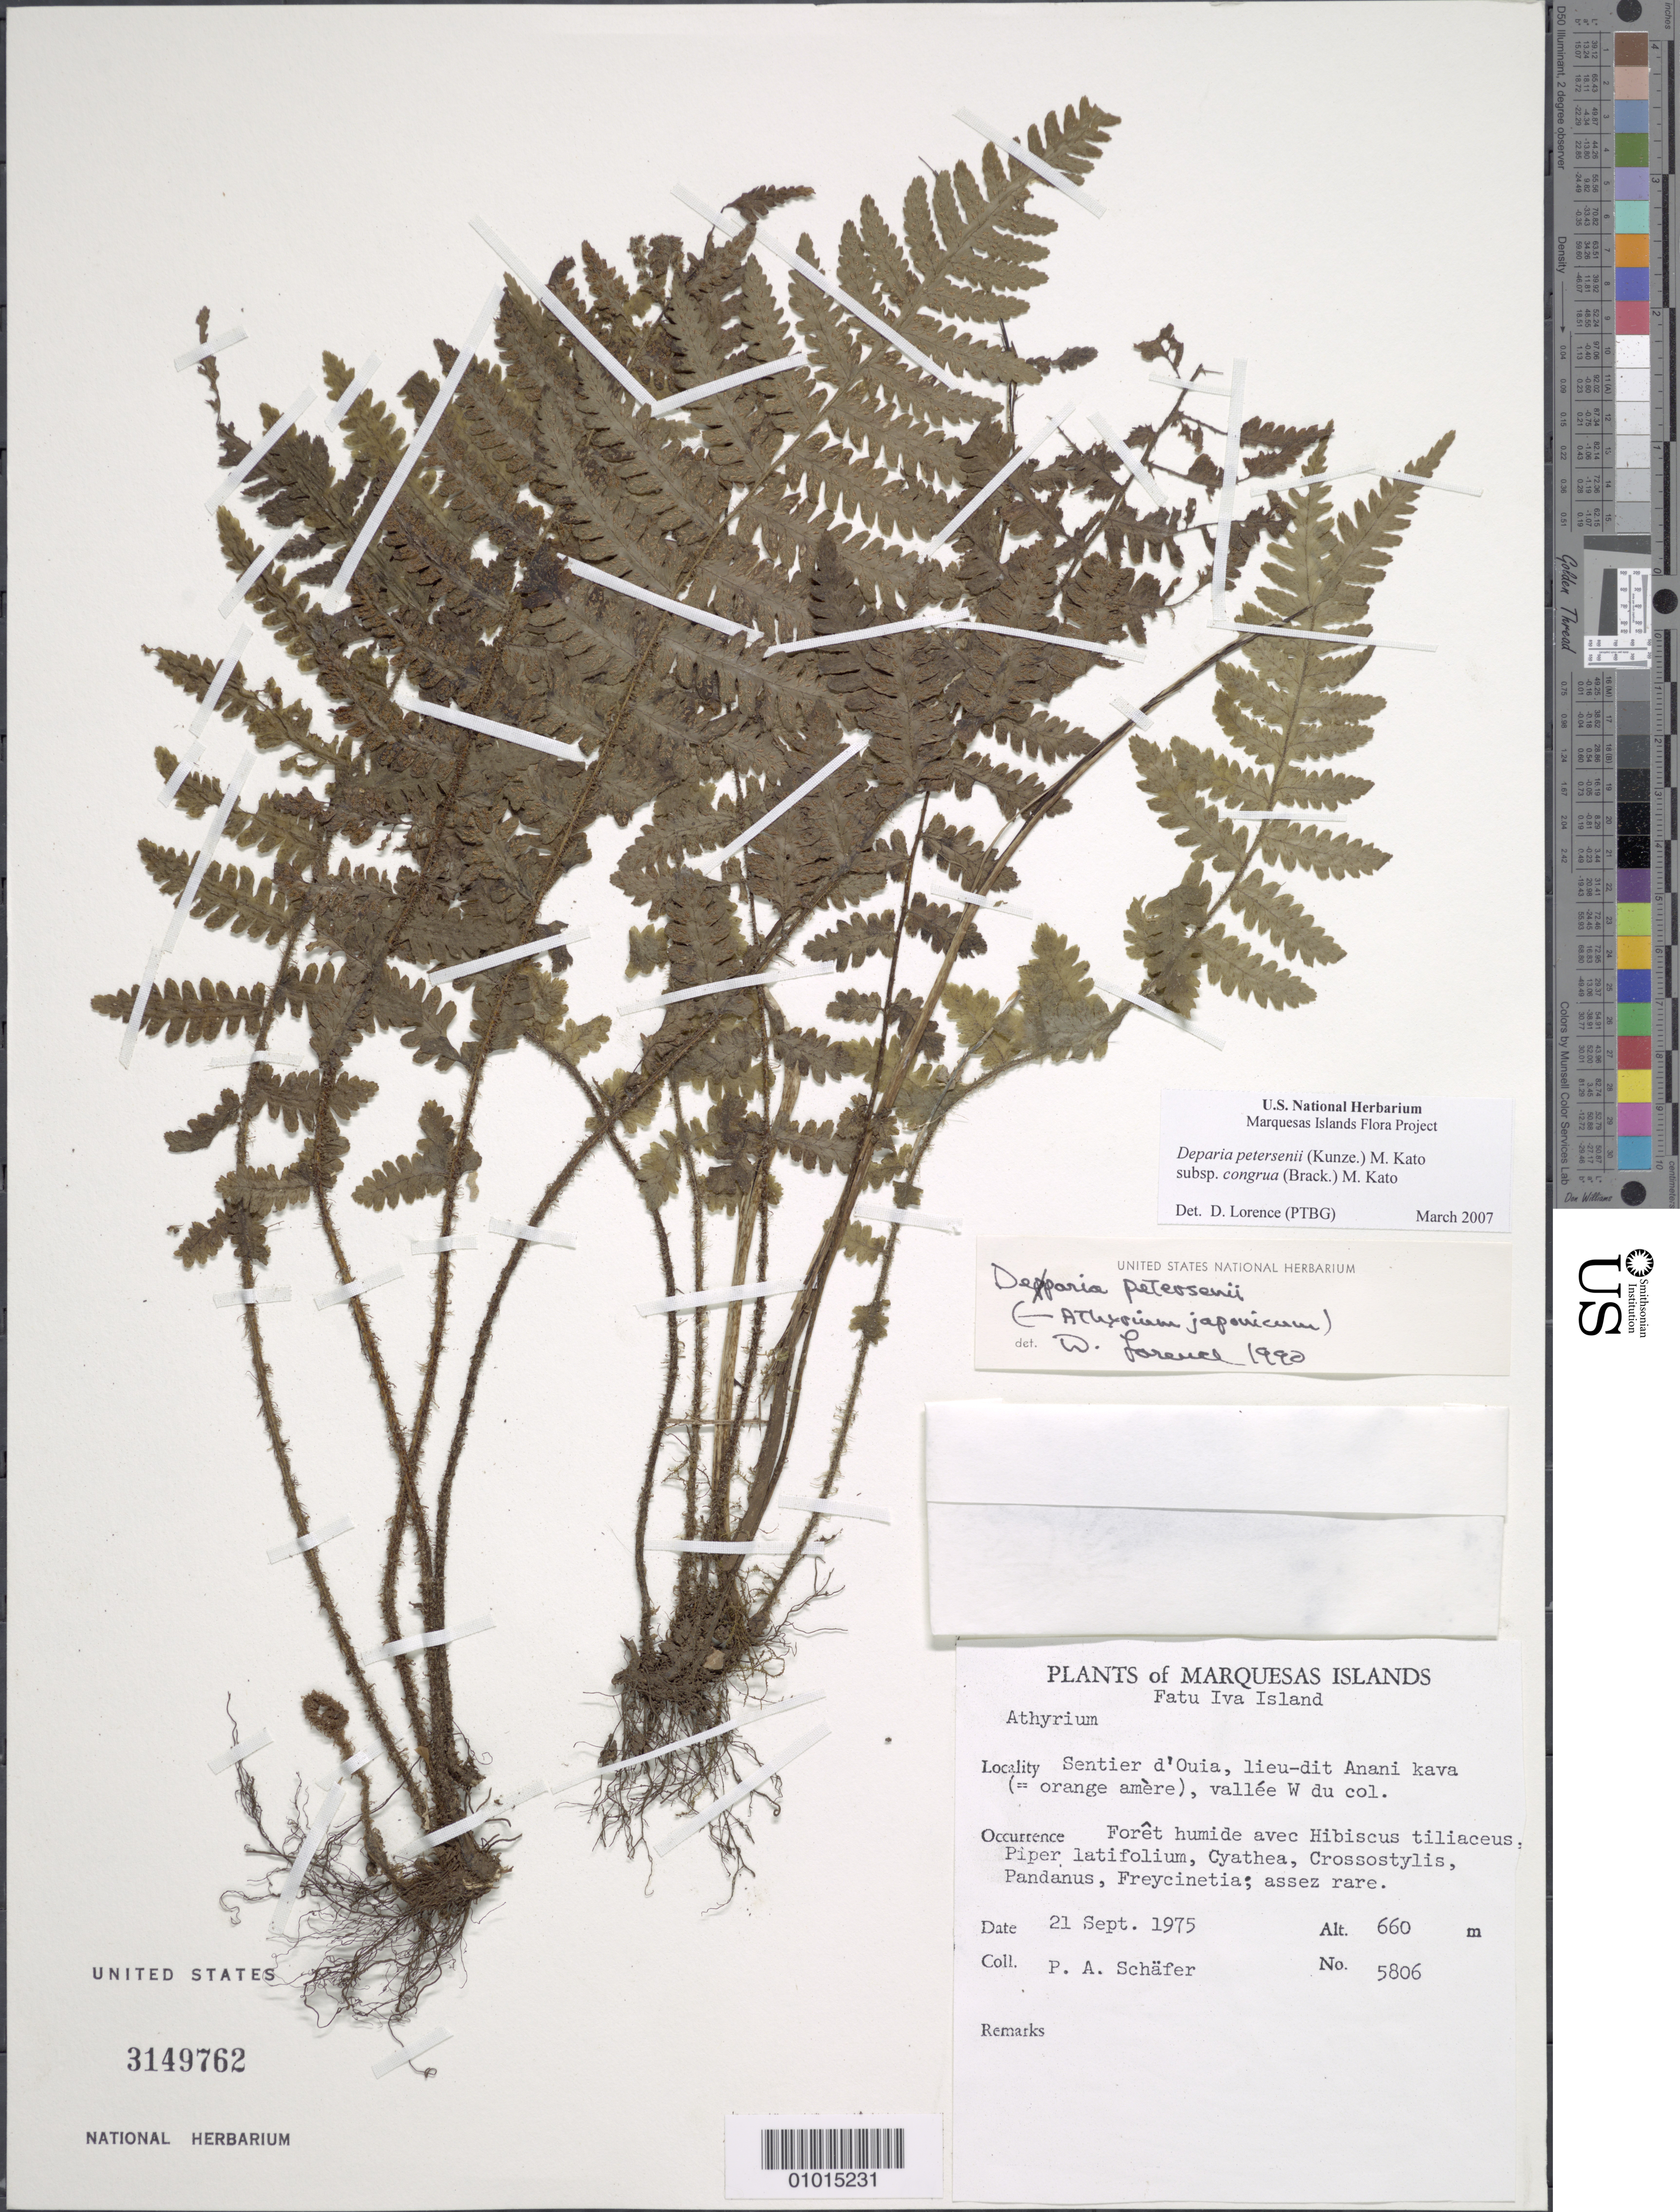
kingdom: Plantae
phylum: Tracheophyta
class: Polypodiopsida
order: Polypodiales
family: Athyriaceae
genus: Deparia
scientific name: Deparia petersenii subsp. congrua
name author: (Brack.) M. Kato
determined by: Lorence, David H., (PTBG), National Tropical Botanical Garden (UNITED STATES)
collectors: P. A. Schäfer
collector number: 5806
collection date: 1975-09-21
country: French Polynesia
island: Fatu Hiva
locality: Sentier d'Ouia, lieu-dit Anani kava, vallée W du col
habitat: Forêt humide avec Hibiscus tiliaceus, Piper latifolium, Cyathea, Crossostylis, Pandanus, Freycinetia; assez rare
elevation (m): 660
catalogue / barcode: US 3149762